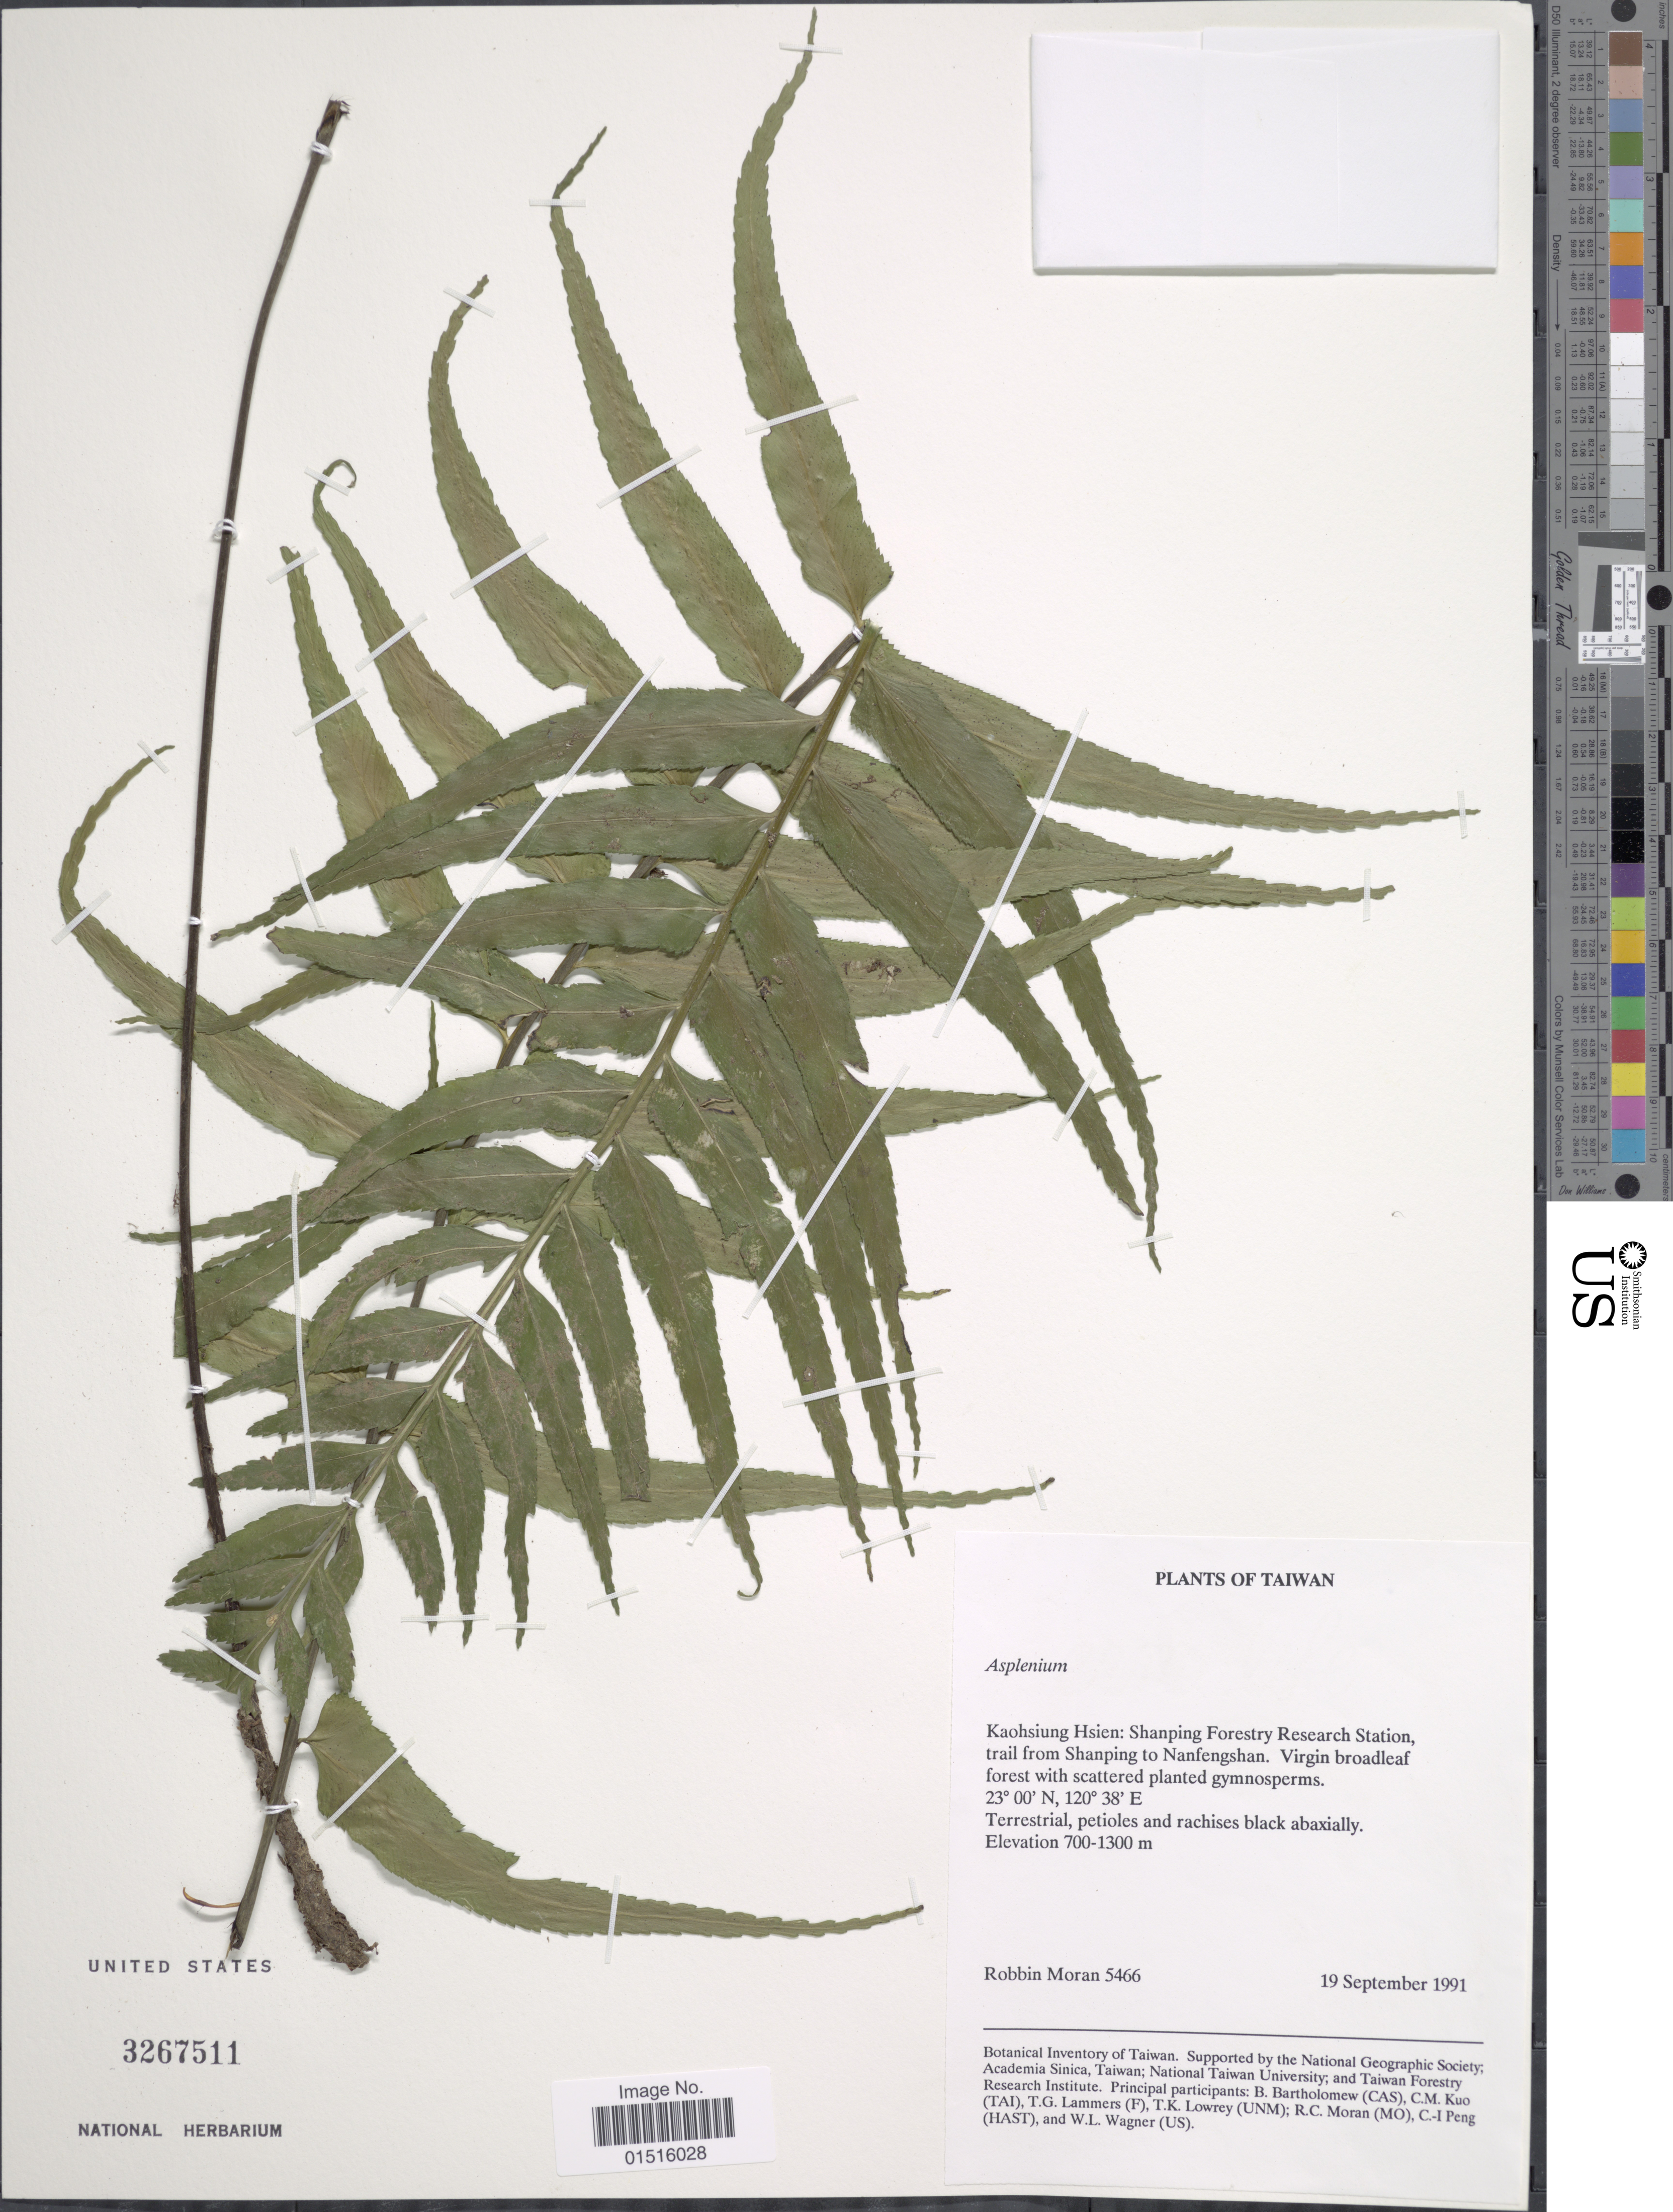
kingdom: Plantae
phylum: Tracheophyta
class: Polypodiopsida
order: Polypodiales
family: Aspleniaceae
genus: Asplenium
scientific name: Asplenium sp.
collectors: R. C. Moran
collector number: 5466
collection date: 1991-09-19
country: Taiwan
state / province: Kaohsiung City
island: Taiwan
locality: Shanping Forestry Research station trail from Shanping to Nanfengshan. Kaohsiung Hsien.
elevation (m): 700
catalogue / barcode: US 3267511